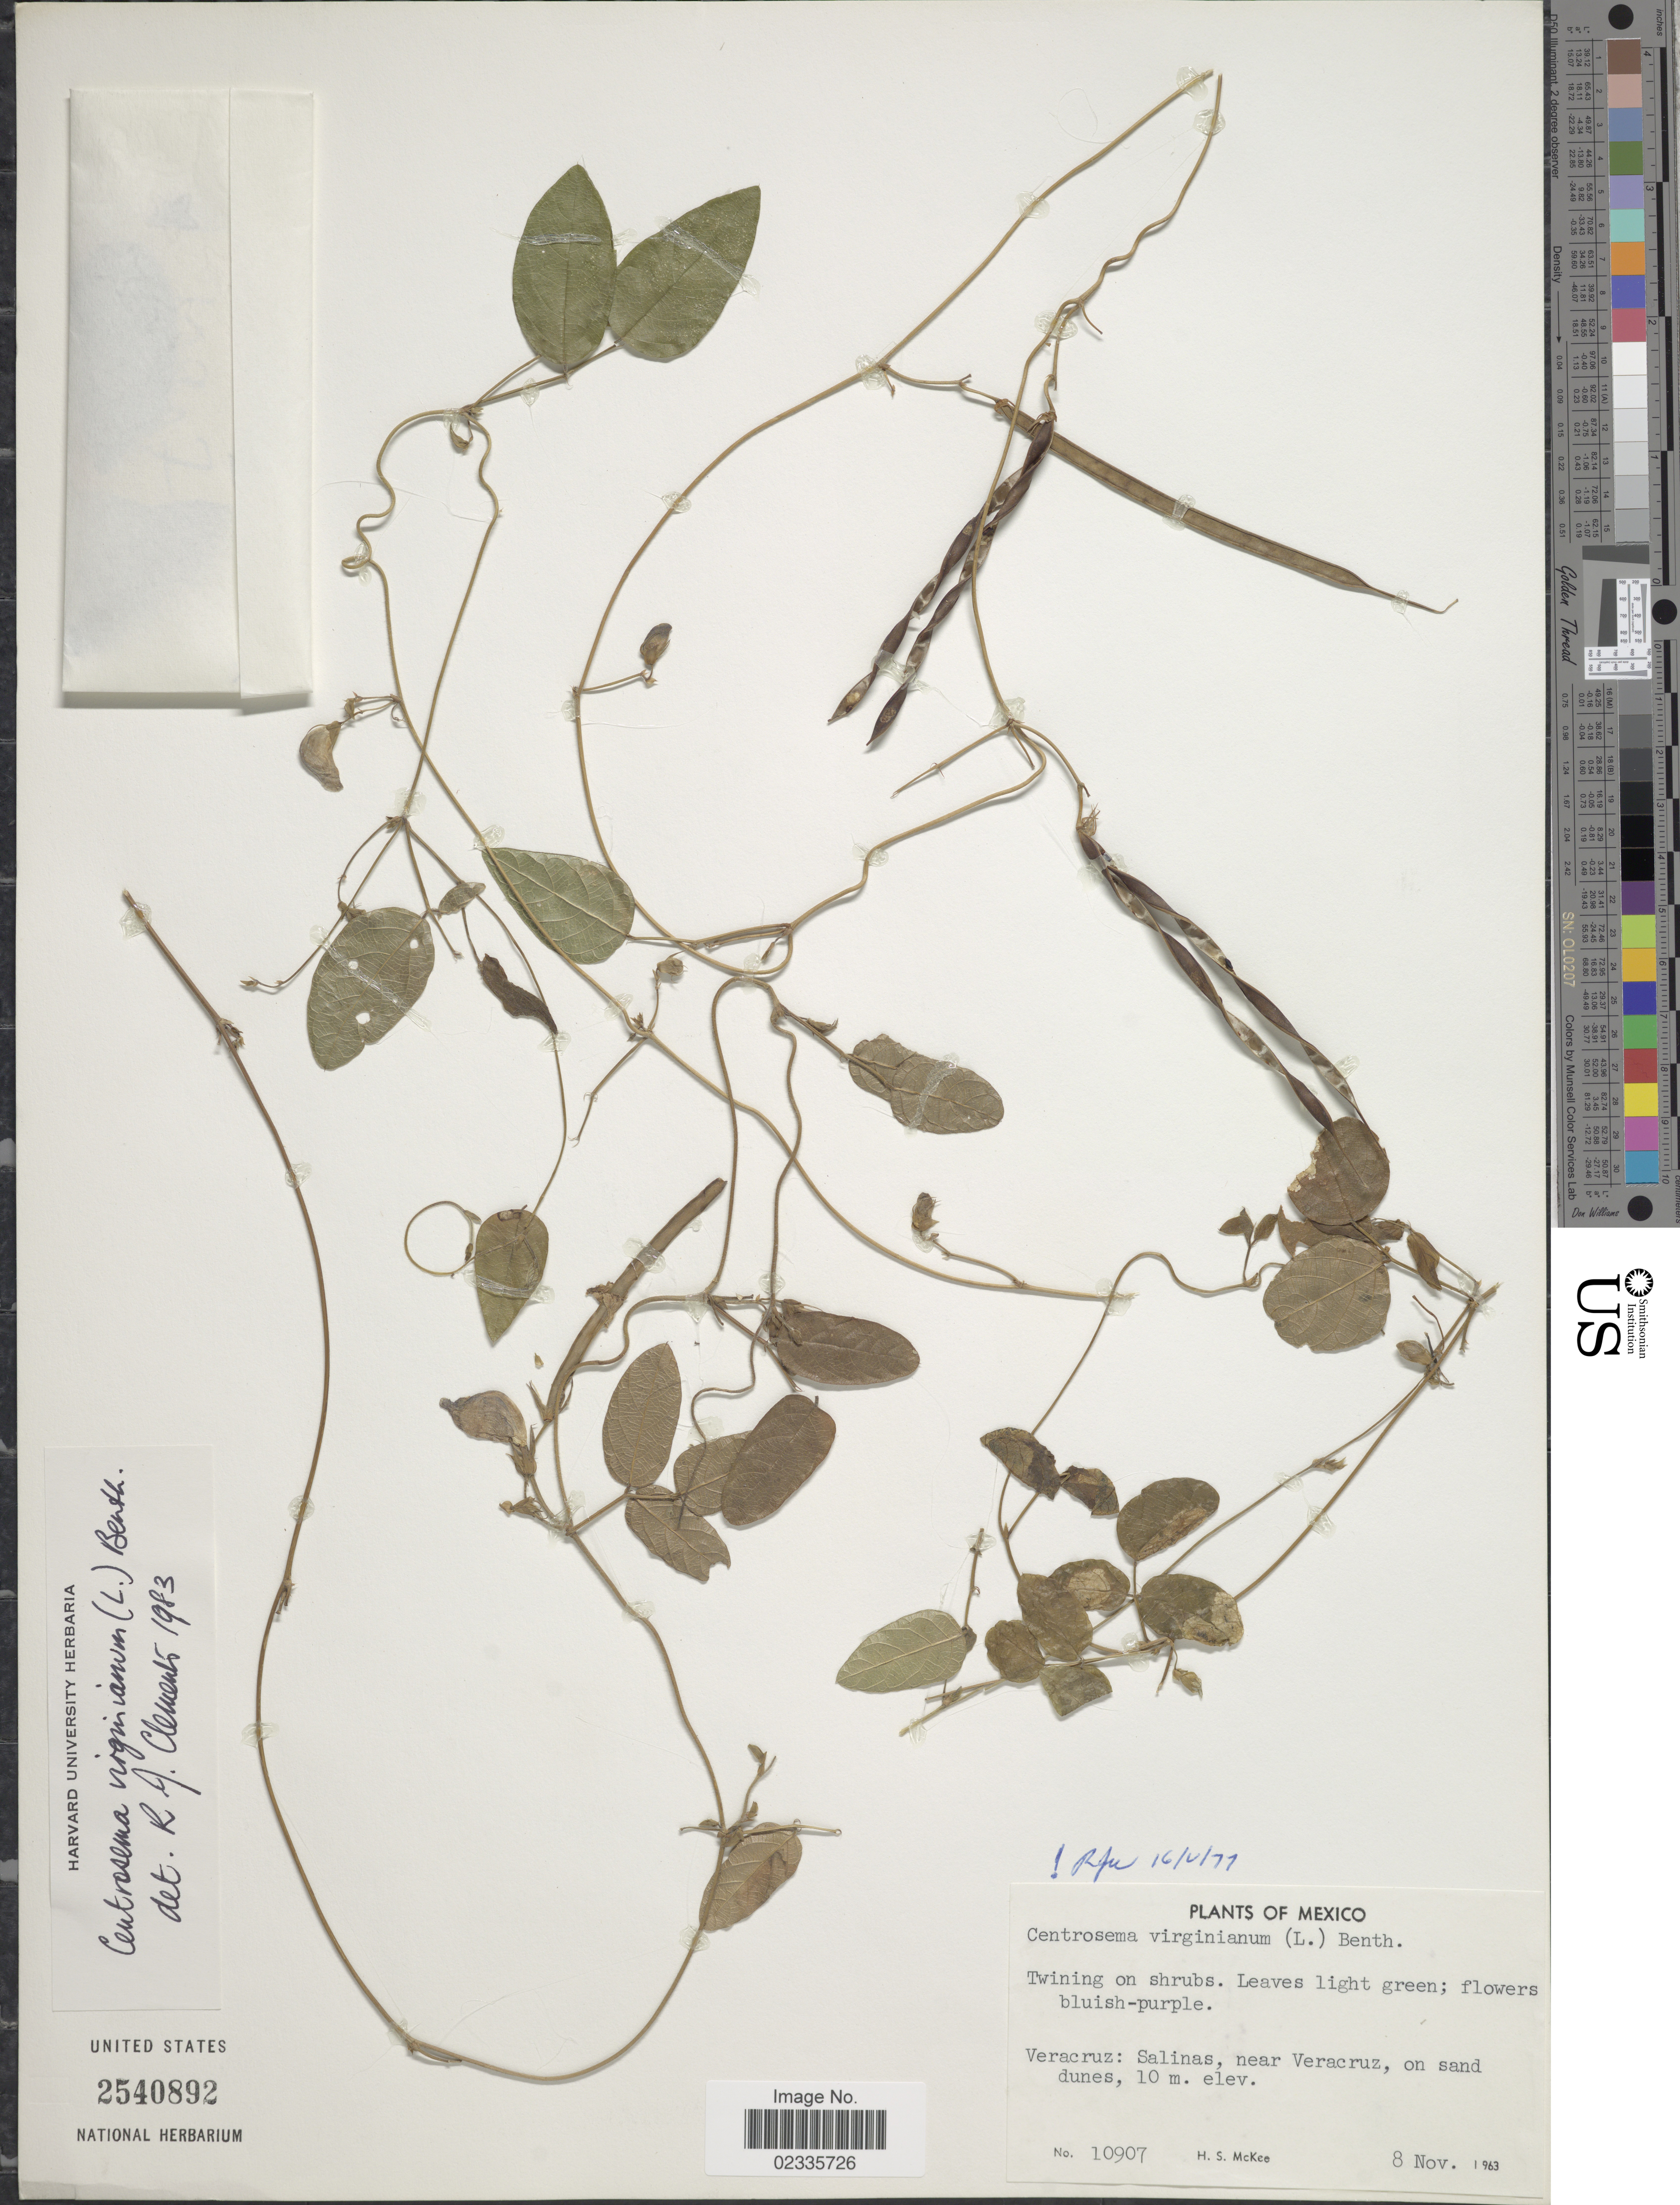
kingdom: Plantae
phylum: Tracheophyta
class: Magnoliopsida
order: Fabales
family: Fabaceae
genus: Centrosema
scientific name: Centrosema virginianum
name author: (L.) Benth.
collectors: H. S. McKee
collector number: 10907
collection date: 1963-11-08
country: Mexico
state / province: Veracruz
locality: Veracruz: Salinas, near Veracruz, on sand dunes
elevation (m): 10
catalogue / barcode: US 2540892